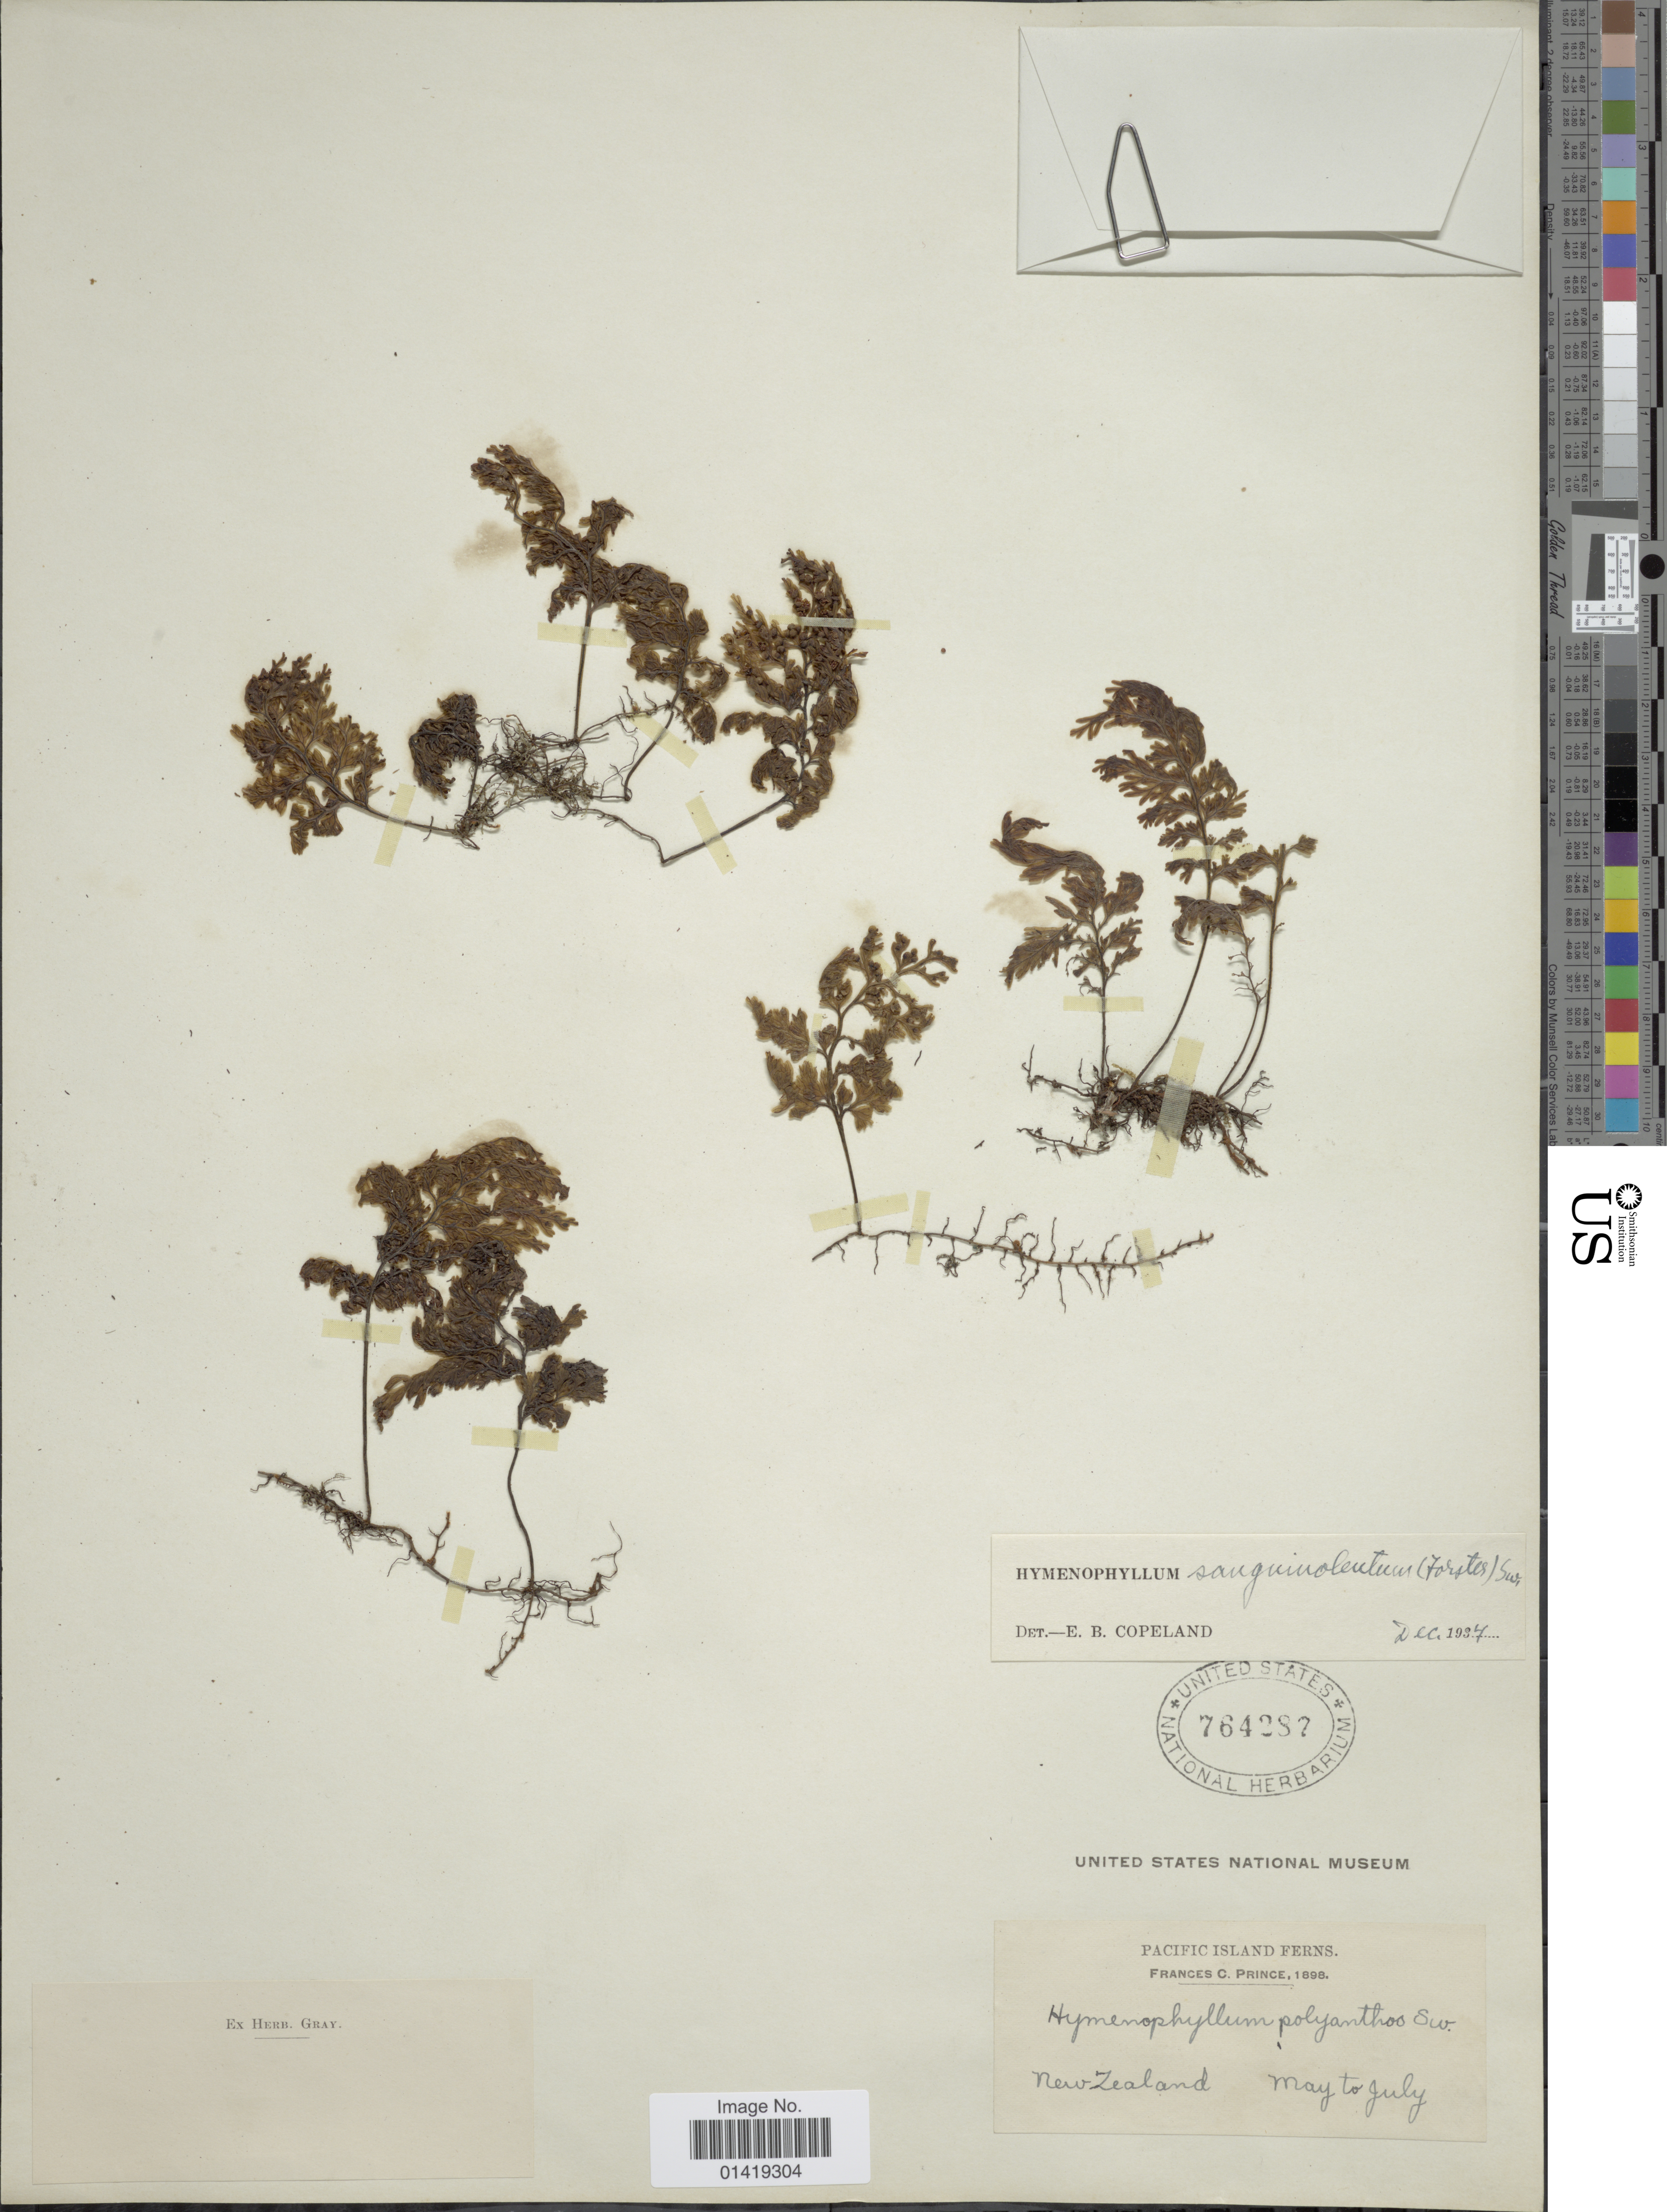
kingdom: Plantae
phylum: Tracheophyta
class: Polypodiopsida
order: Hymenophyllales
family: Hymenophyllaceae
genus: Hymenophyllum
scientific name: Hymenophyllum sanguinolentum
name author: (G. Forst.) Sw.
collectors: F. Prince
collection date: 1898-05/1898-07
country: New Zealand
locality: Pacific Island Ferns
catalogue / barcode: US 764287